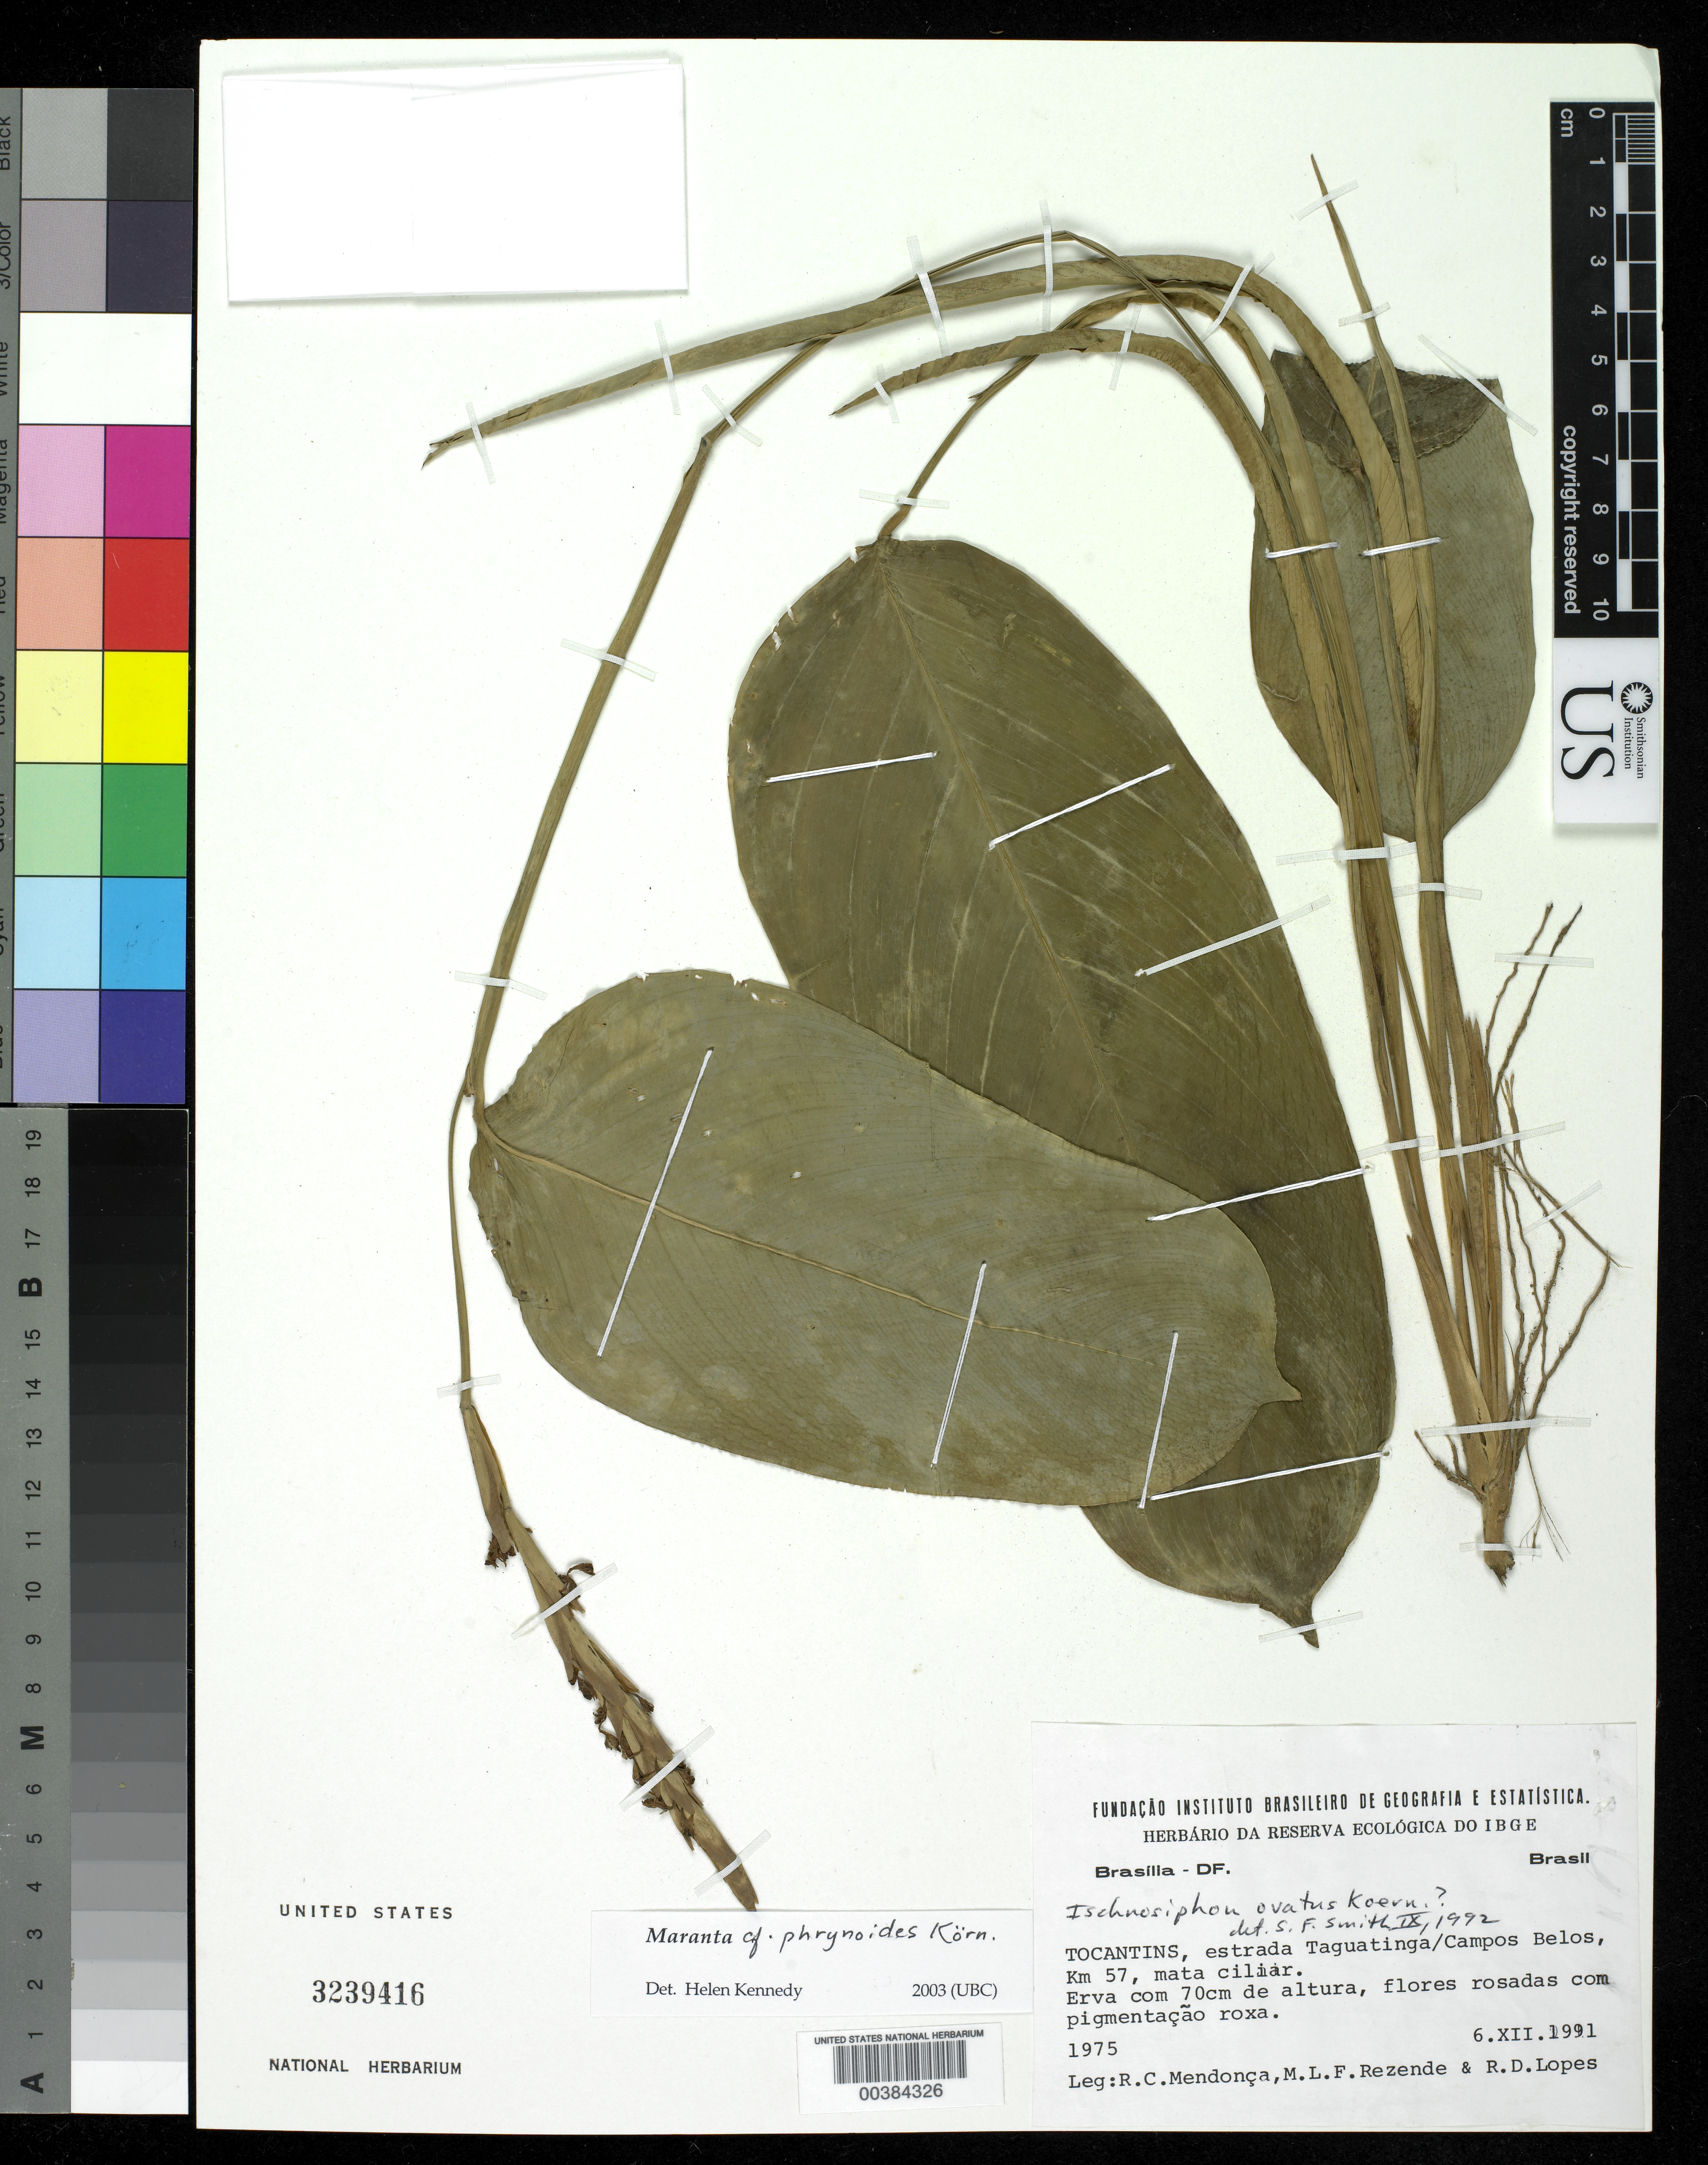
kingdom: Plantae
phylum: Tracheophyta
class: Liliopsida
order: Zingiberales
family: Marantaceae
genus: Maranta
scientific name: Maranta phrynioides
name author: Körn.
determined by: Kennedy, Helen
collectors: R. C. Mendonça, M. L. Rezende & R. D. Lopes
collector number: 1975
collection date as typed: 06 Dec 1991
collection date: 1991-12-06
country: Brazil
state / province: Distrito Federal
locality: Tocantins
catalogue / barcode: US 3239416